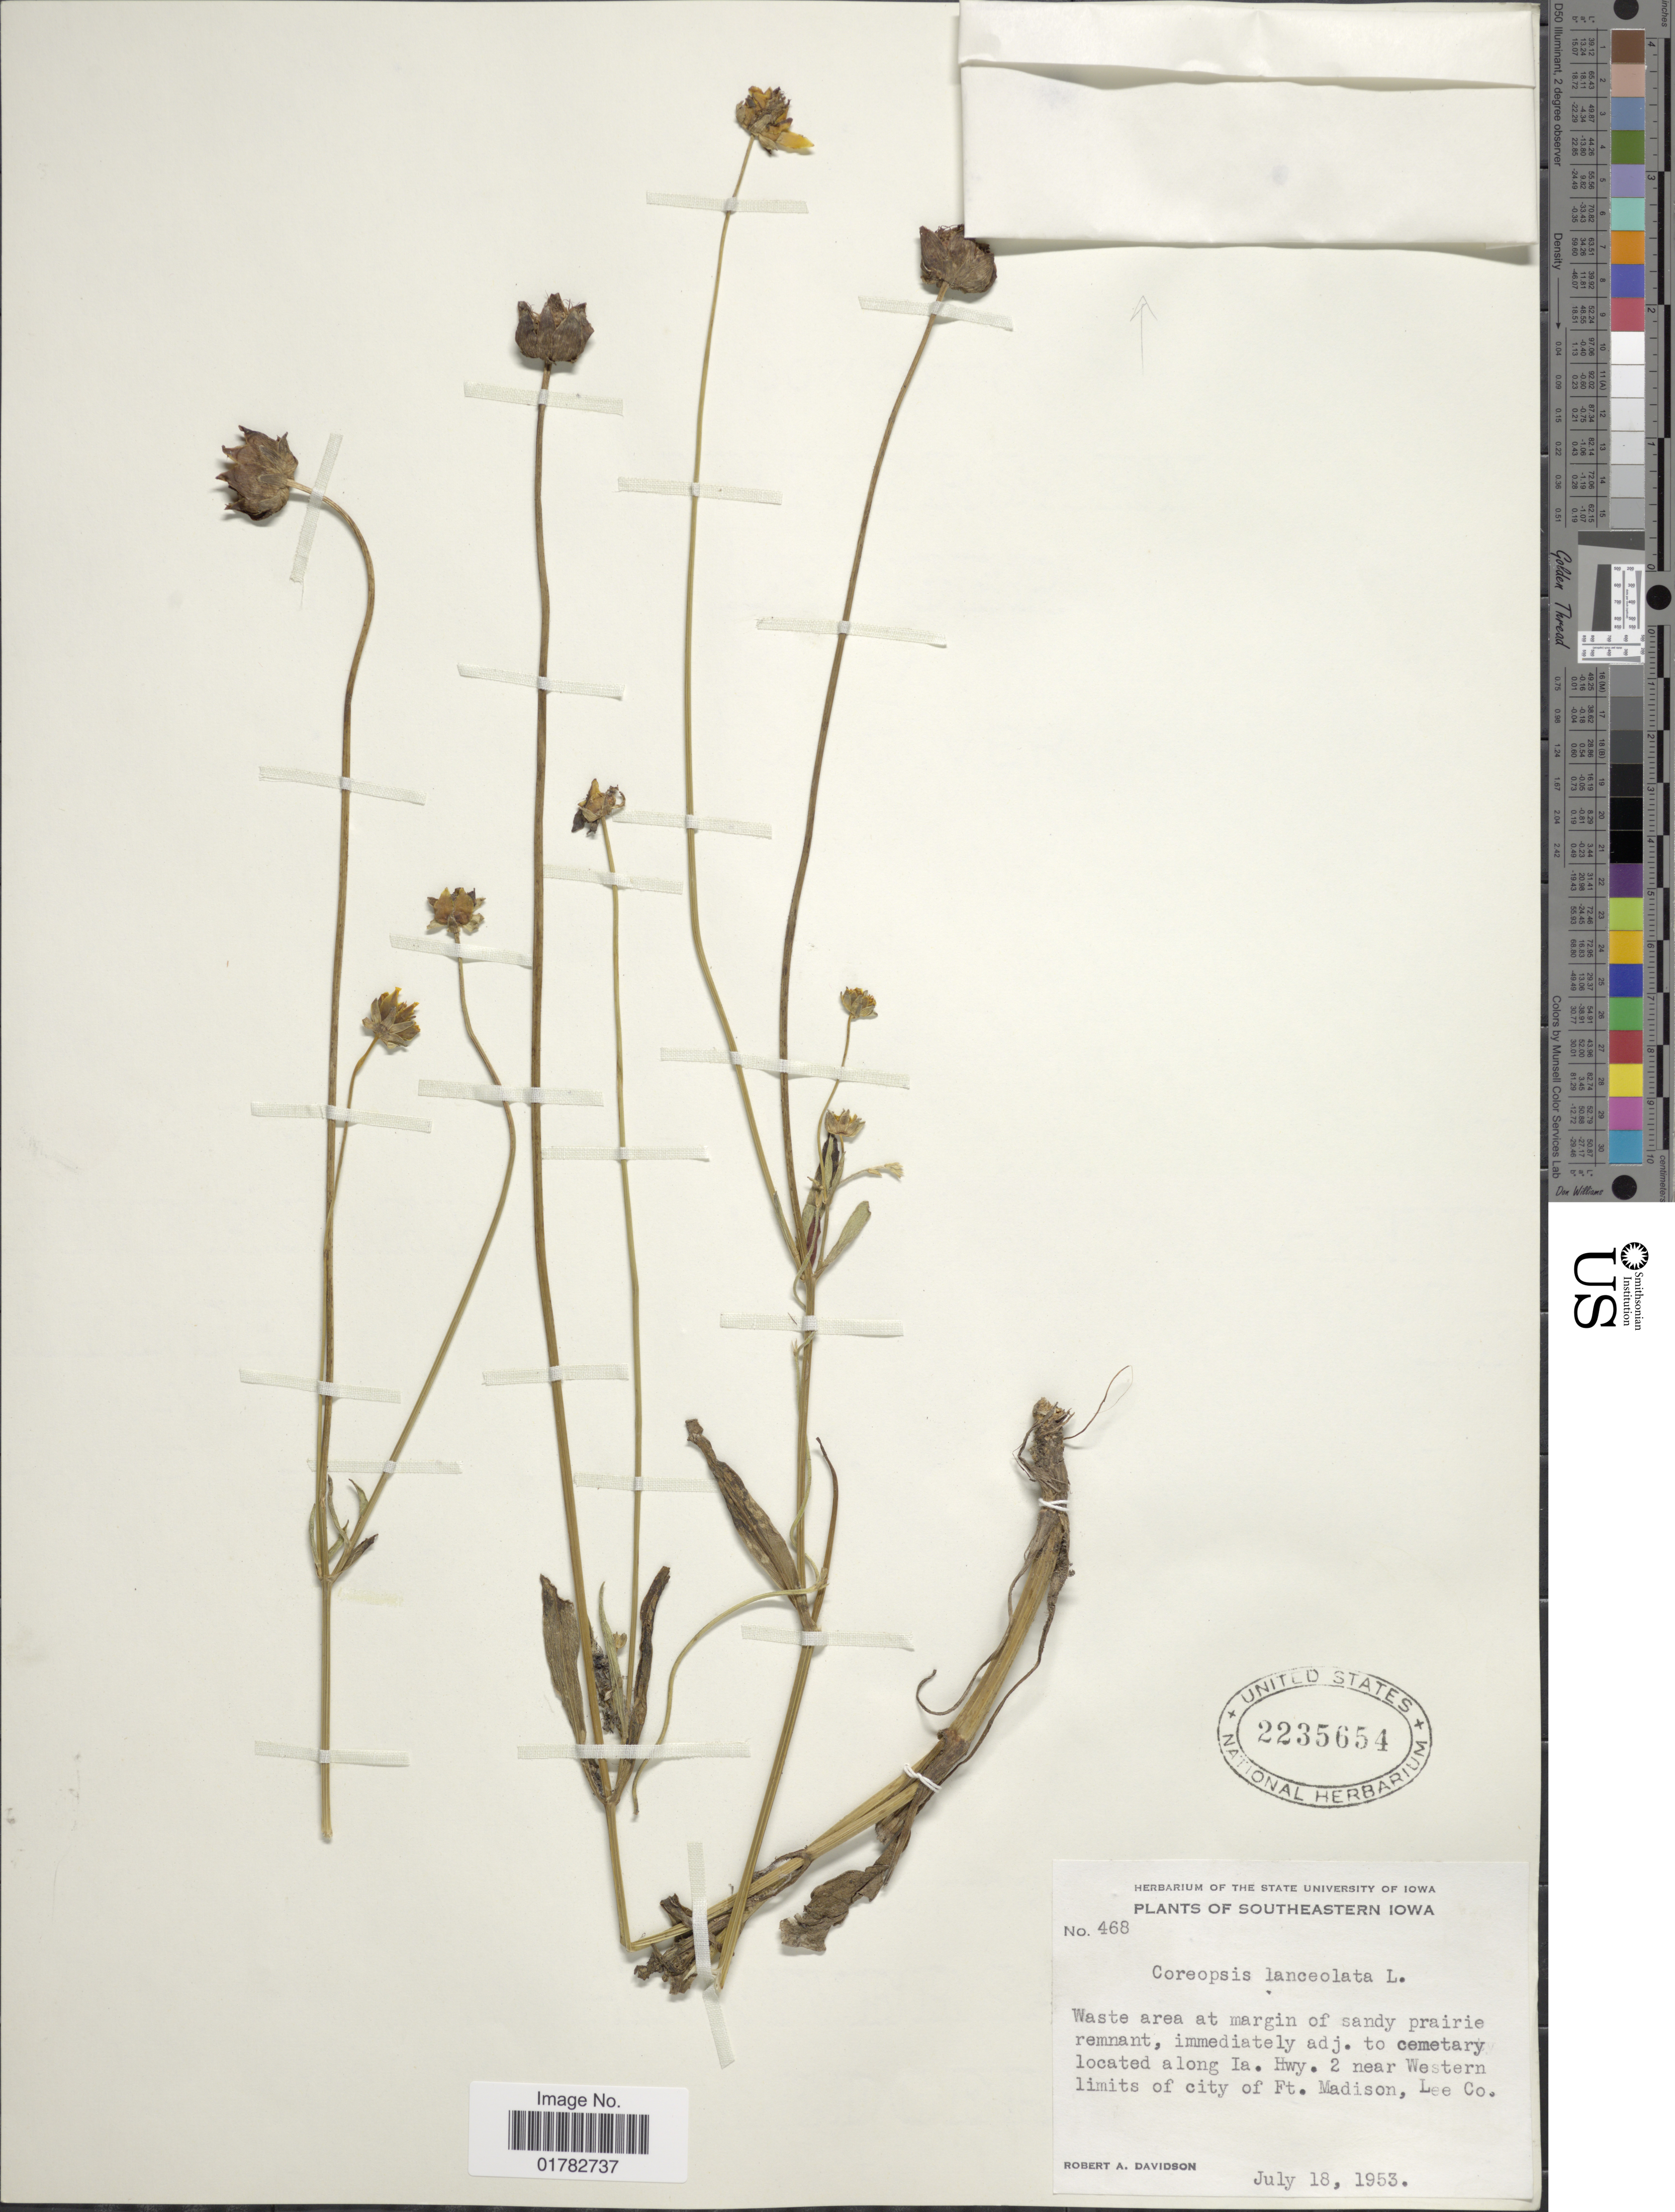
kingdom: Plantae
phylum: Tracheophyta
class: Magnoliopsida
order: Asterales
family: Asteraceae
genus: Coreopsis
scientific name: Coreopsis lanceolata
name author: L.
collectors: R. A. Davidson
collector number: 468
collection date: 1953-07-18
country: United States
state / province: Iowa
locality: Southeastern Iowa, waste area at margin of sandy prairie remnant, immediately adj. to cemetary located along Ia. Hwy. 2 near Western limits of city of Ft. Madison, Lee Co.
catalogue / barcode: US 2235654